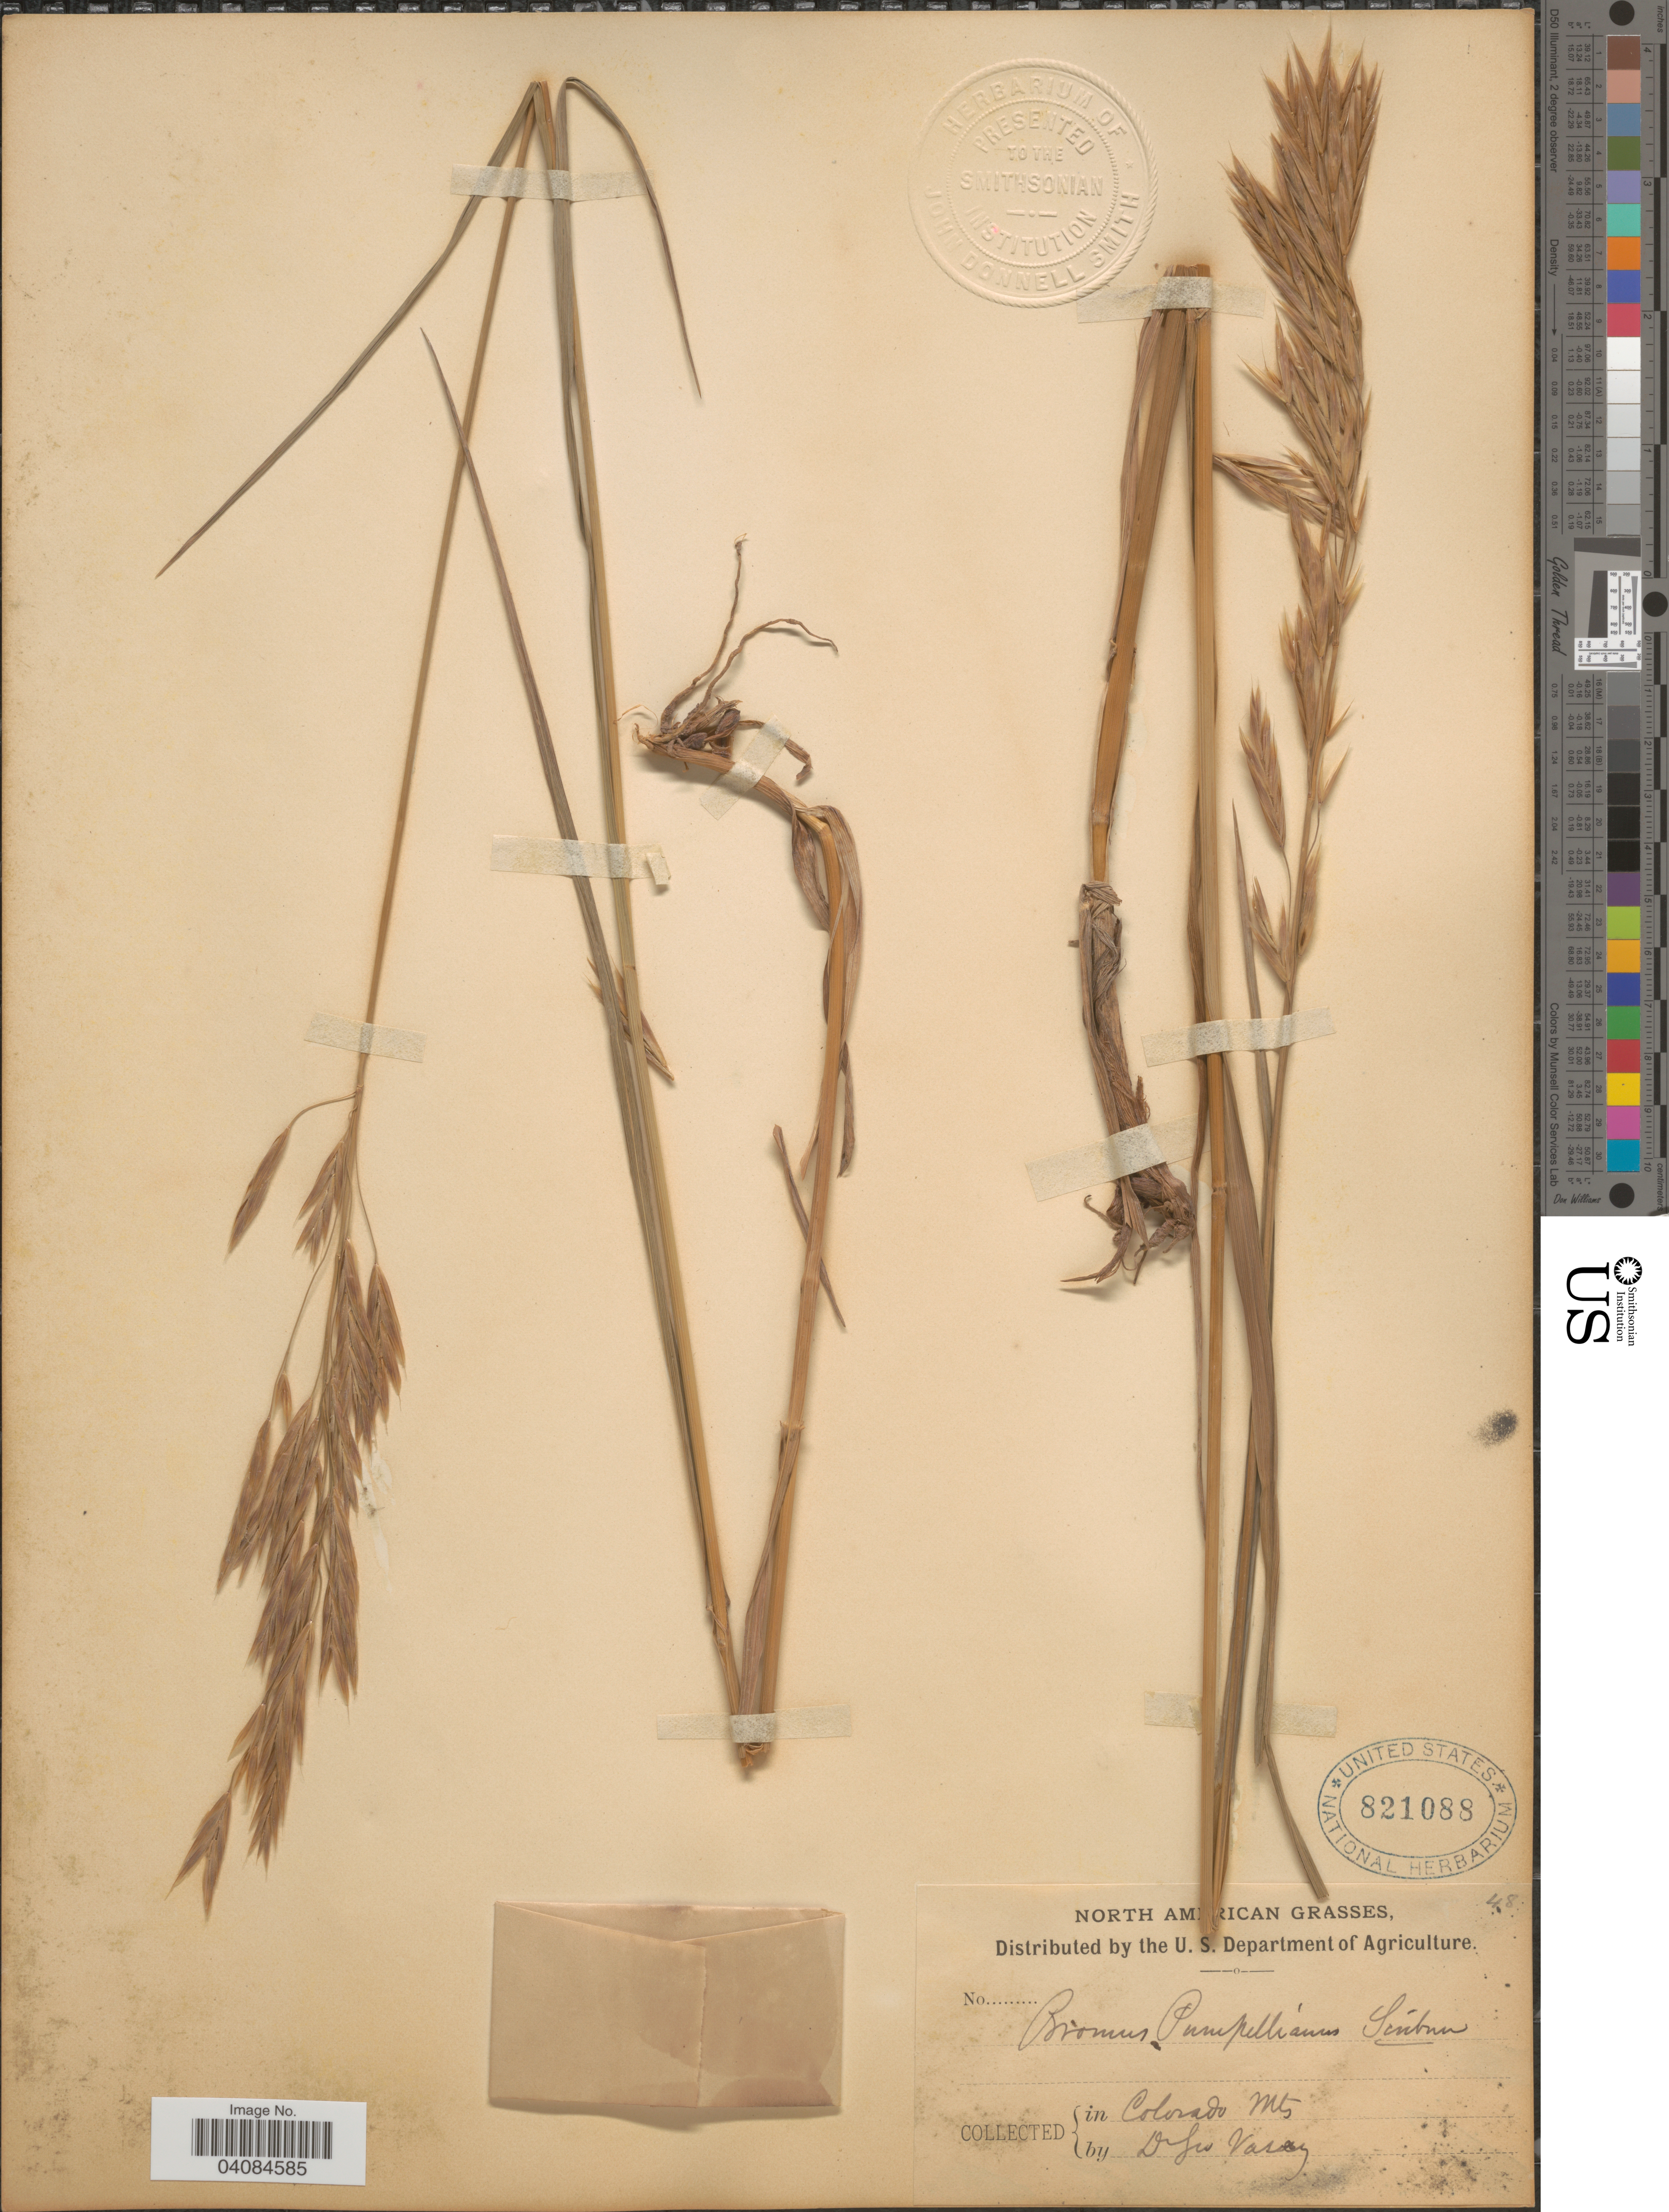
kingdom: Plantae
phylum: Tracheophyta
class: Liliopsida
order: Poales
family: Poaceae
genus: Bromus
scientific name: Bromus pumpellianus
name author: Scribn.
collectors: G. Vasey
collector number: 48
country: United States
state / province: Colorado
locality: Colorado Mts.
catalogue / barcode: US 821088